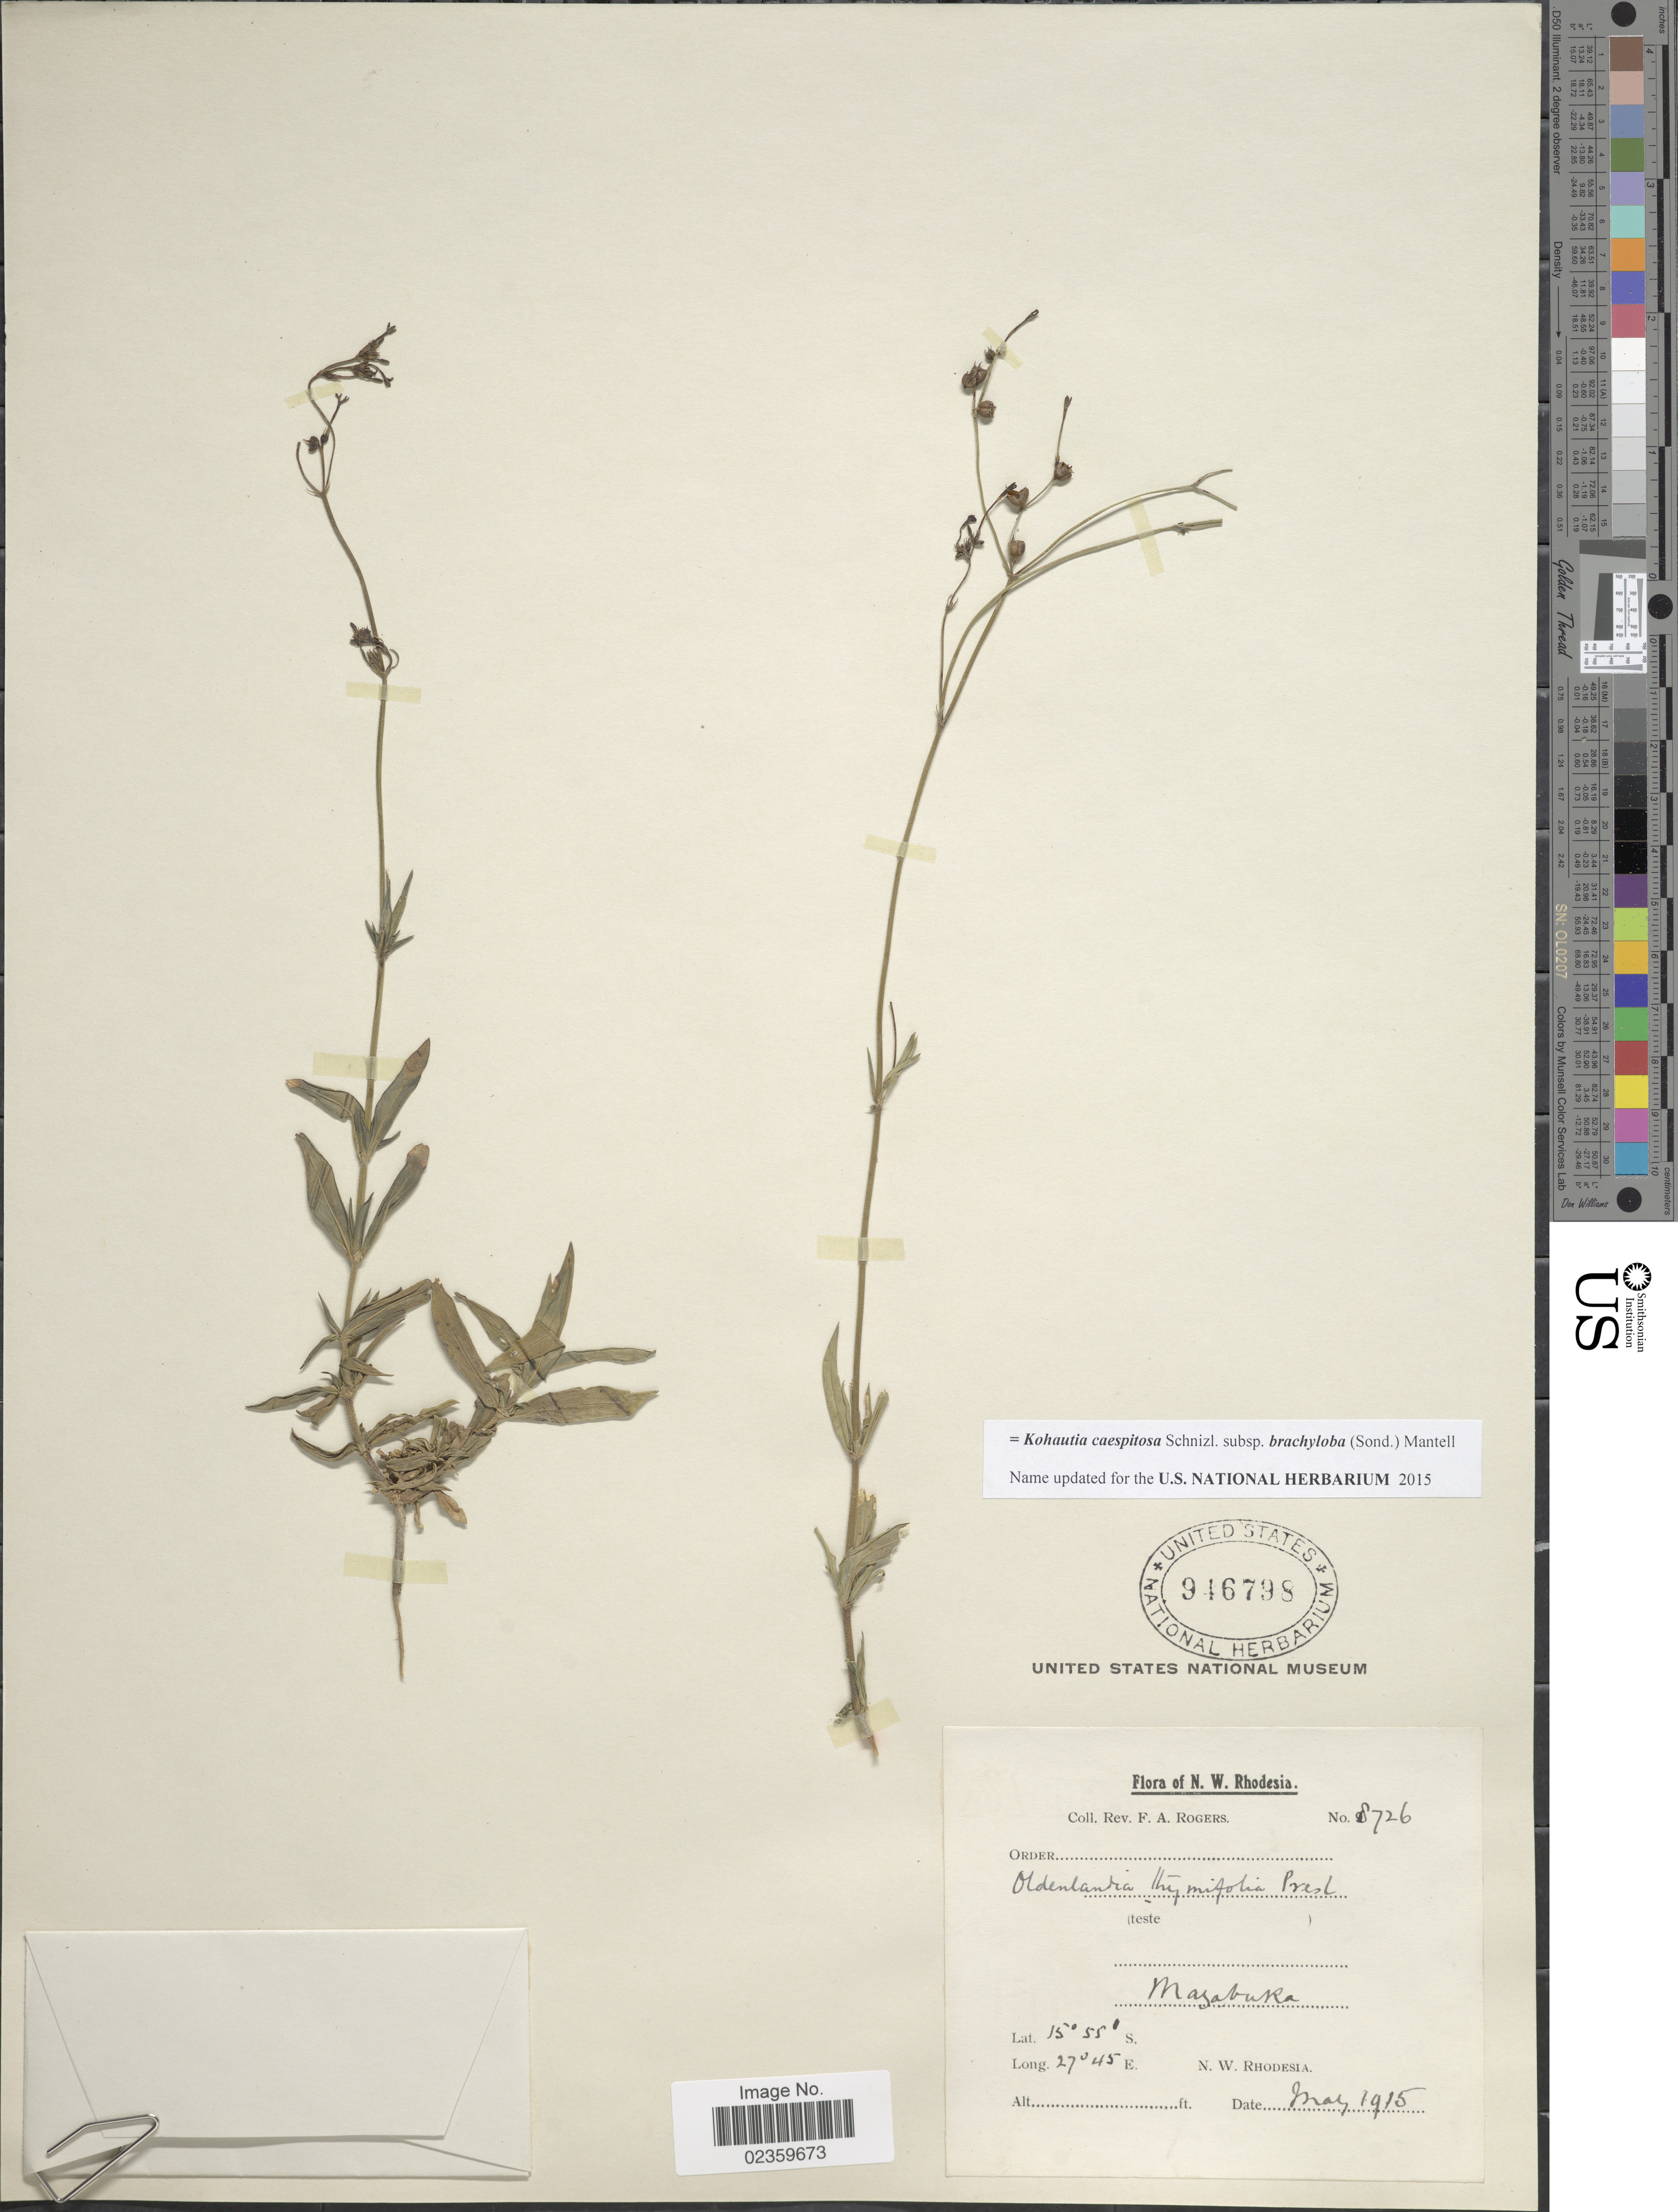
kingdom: Plantae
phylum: Tracheophyta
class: Magnoliopsida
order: Gentianales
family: Rubiaceae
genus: Kohautia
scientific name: Kohautia caespitosa subsp. brachyloba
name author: (Sond.) Mantell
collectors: F. A. Rogers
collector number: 8726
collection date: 1915-05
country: Zambia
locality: Mazabuka, N.W. Rhodesia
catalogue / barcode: US 946798